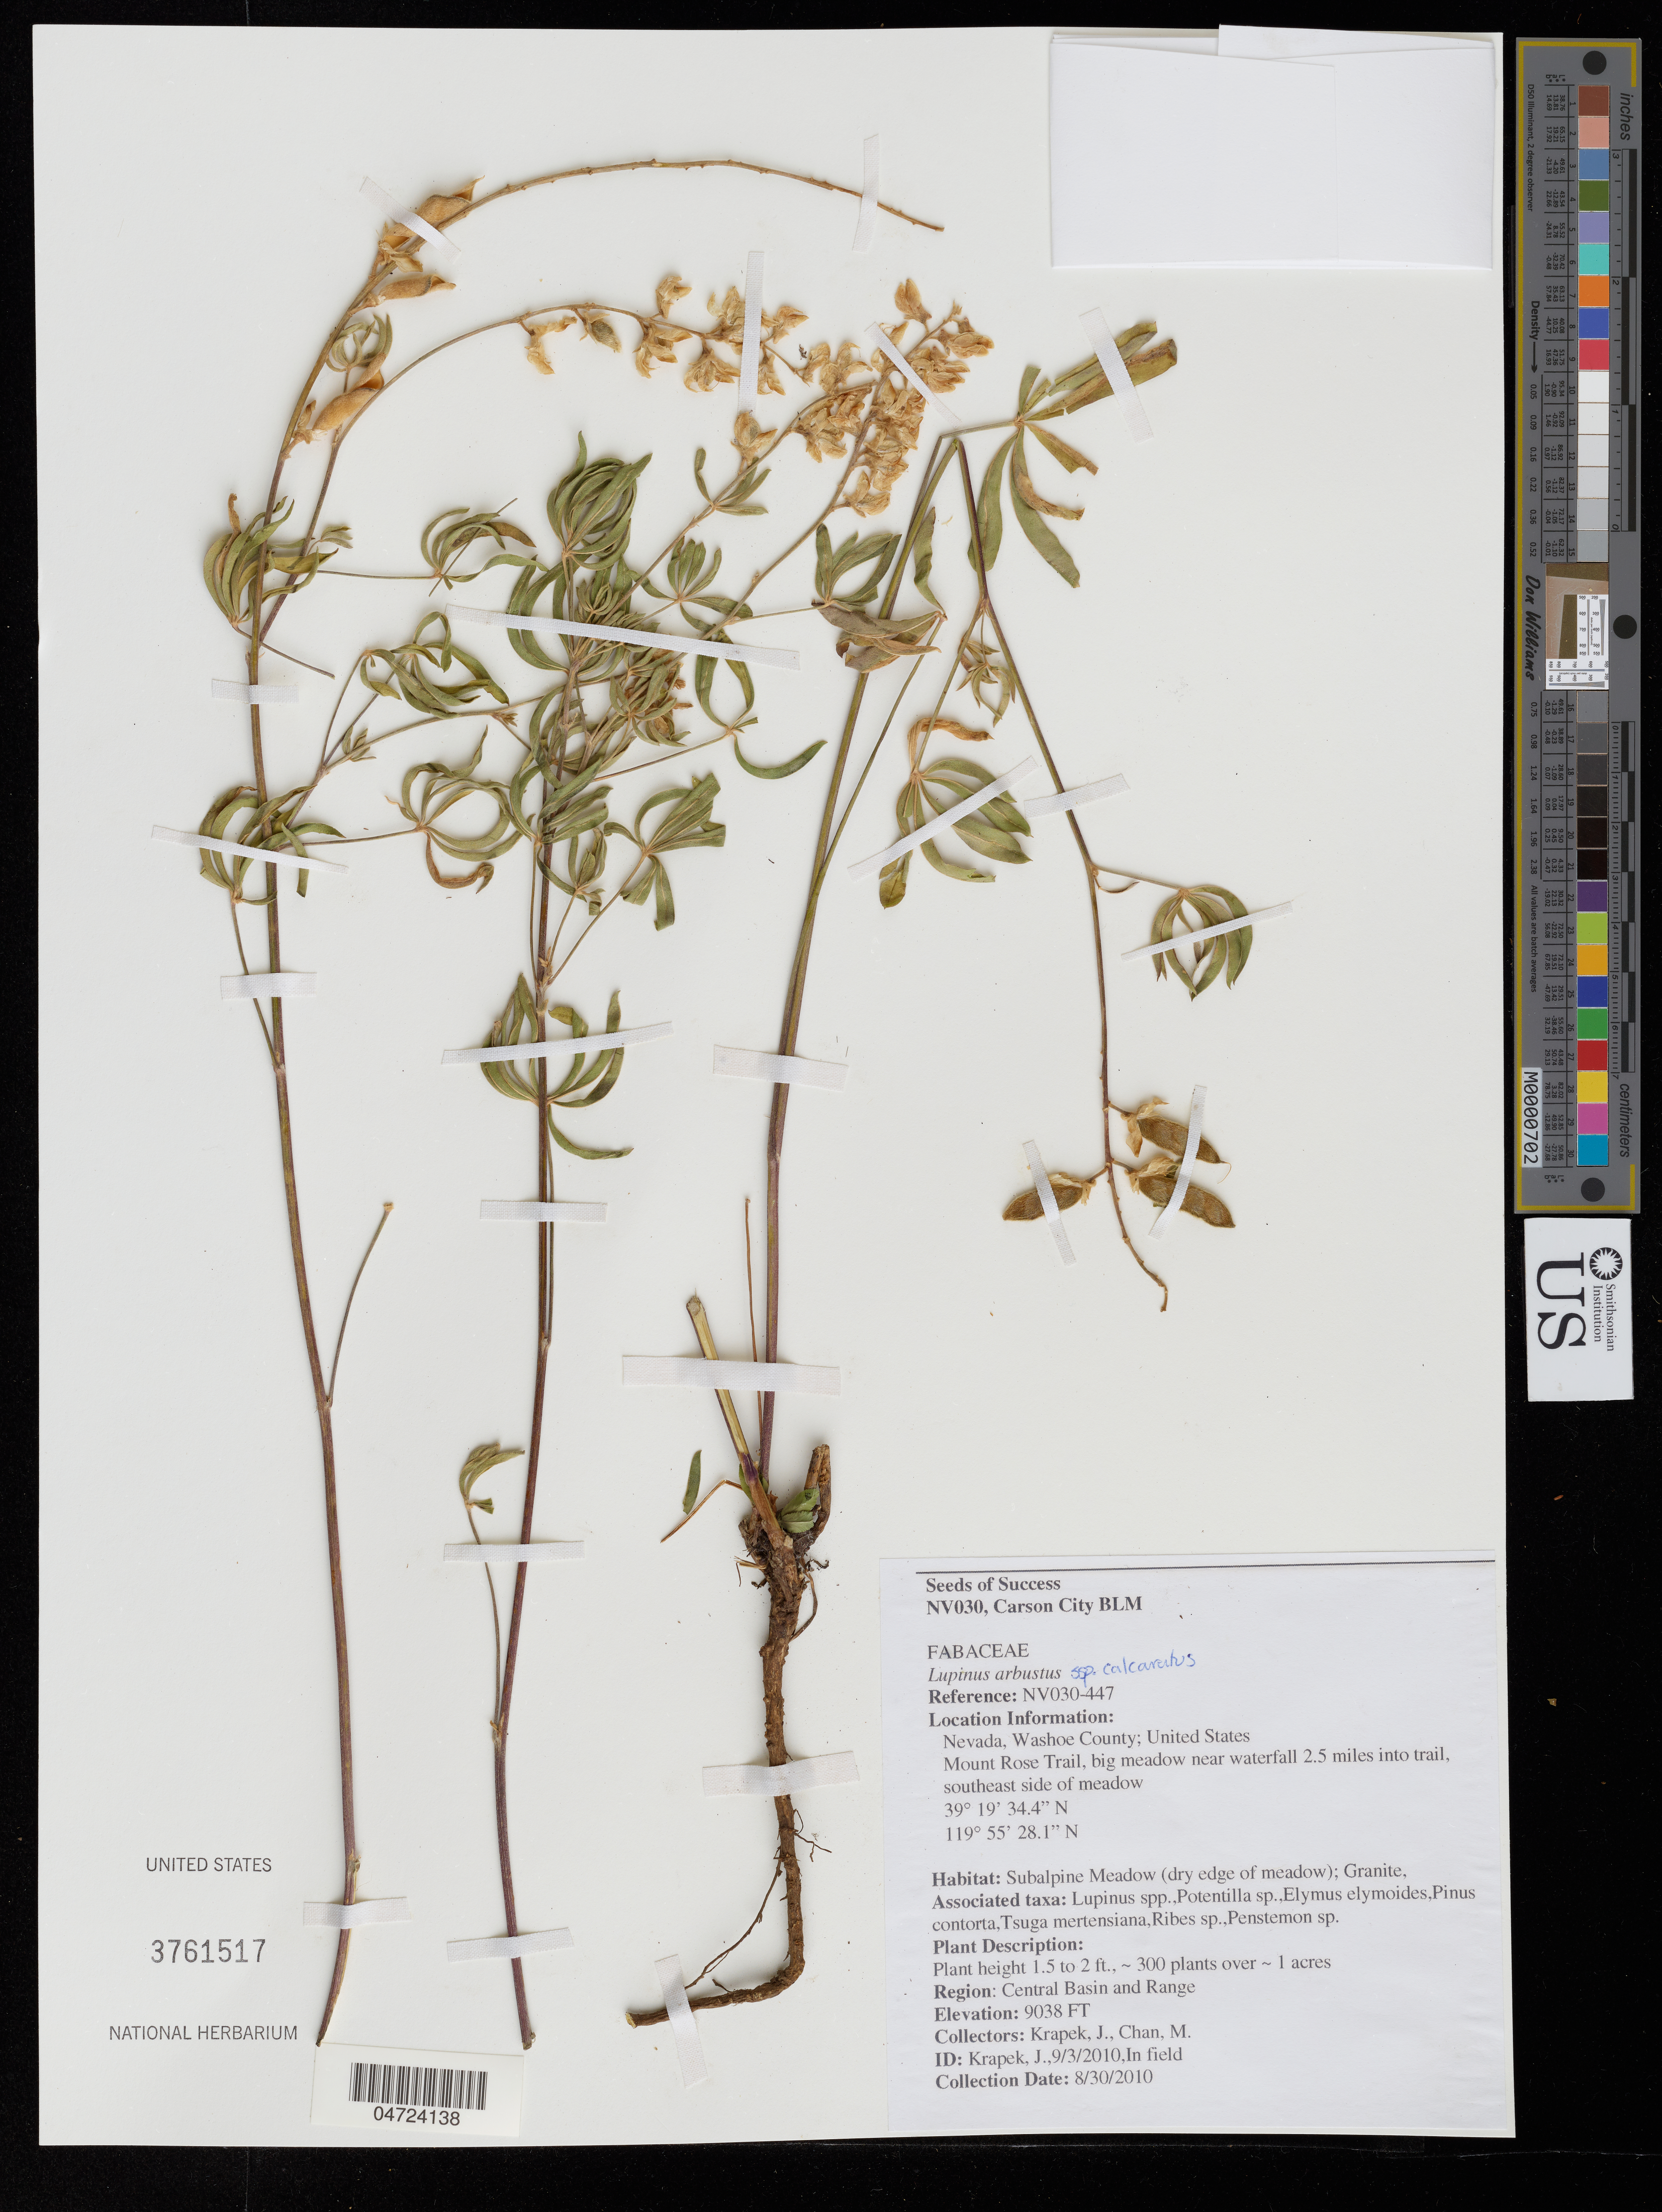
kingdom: Plantae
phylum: Tracheophyta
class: Magnoliopsida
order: Fabales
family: Fabaceae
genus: Lupinus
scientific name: Lupinus arbustus subsp. calcaratus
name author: (Kellogg) D.B. Dunn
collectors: J. Krapek & M. Chan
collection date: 2010-08-30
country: United States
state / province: Nevada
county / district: Washoe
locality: Washoe County. Mount Rose Trail, big meadow near waterfall 2.5 miles into trail, southeast side of meadow. Region: Central Basin and Range.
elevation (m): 2755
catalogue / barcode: US 3761517